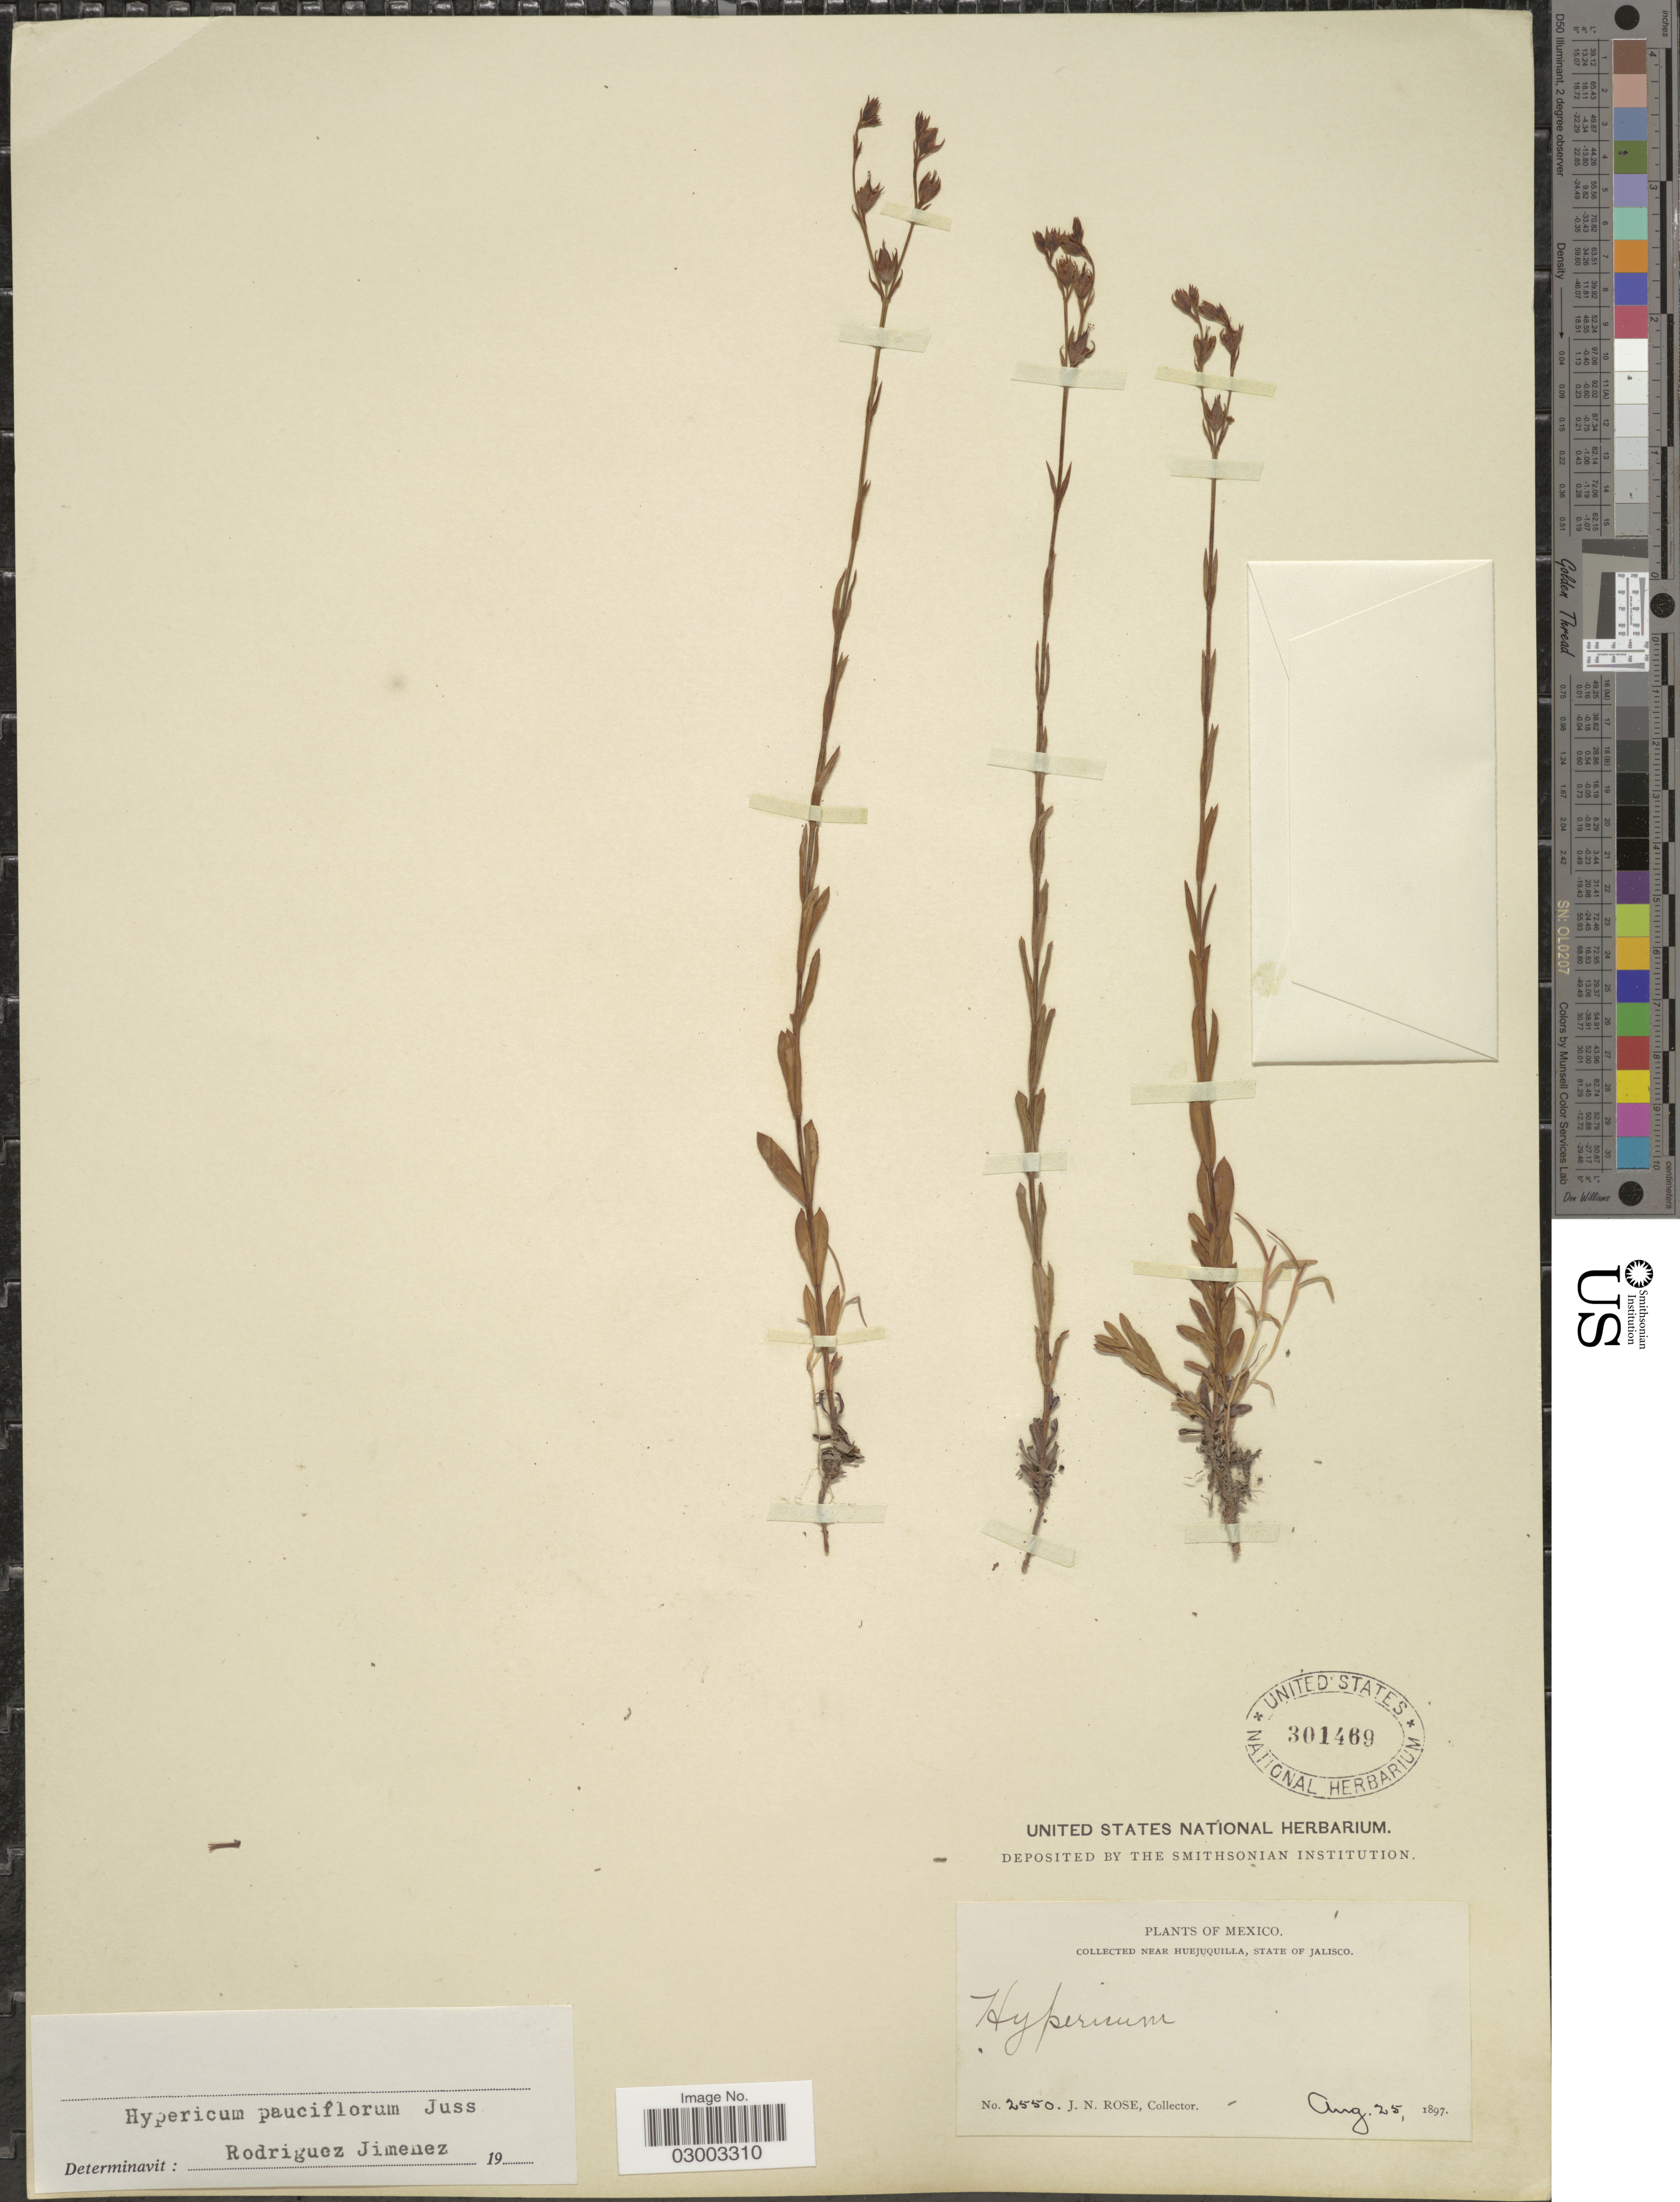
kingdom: Plantae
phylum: Tracheophyta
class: Magnoliopsida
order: Malpighiales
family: Hypericaceae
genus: Hypericum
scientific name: Hypericum pauciflorum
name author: Kunth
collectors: J. N. Rose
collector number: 2550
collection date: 1897-08-25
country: Mexico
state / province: Jalisco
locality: Near Huejuquilla, State of Jalisco.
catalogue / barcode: US 301469